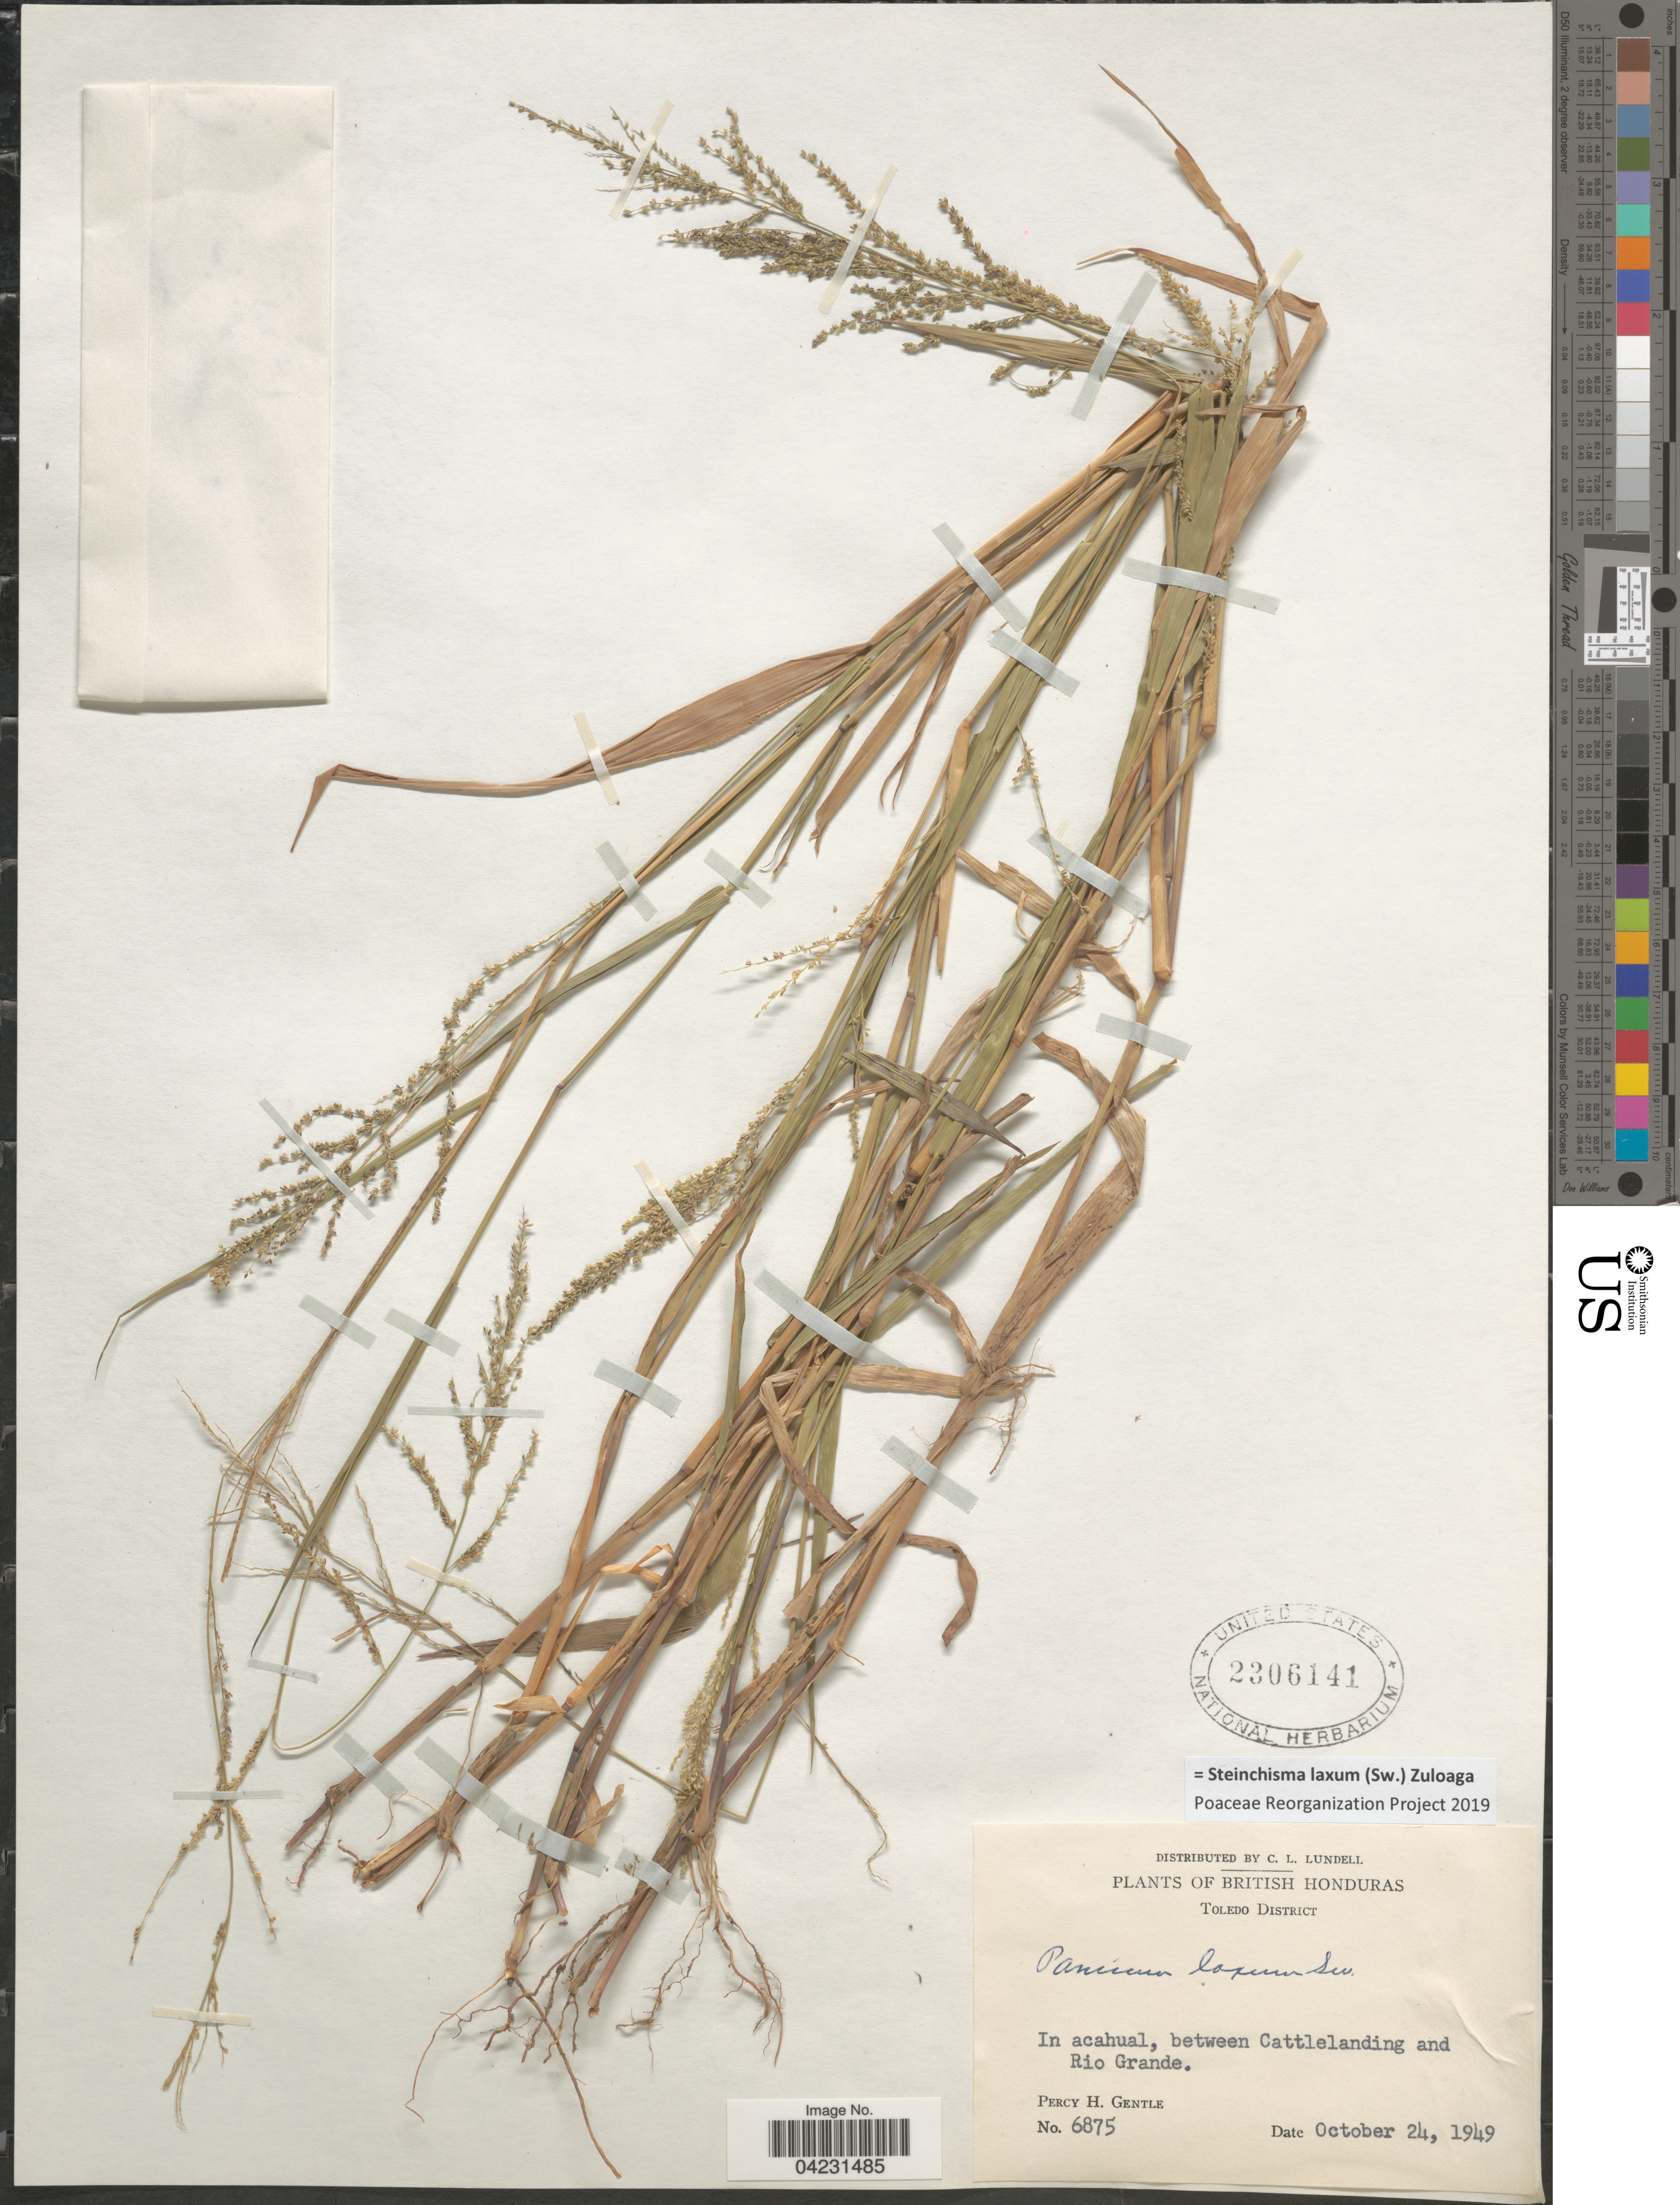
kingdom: Plantae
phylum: Tracheophyta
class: Liliopsida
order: Poales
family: Poaceae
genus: Steinchisma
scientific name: Steinchisma laxum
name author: (Sw.) Zuloaga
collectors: P. H. Gentle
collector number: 6875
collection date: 1949-10-24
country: Belize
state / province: Toledo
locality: British Honduras. Toledo District. In acahual, between Cattlelanding and Rio Grande.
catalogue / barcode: US 2306141